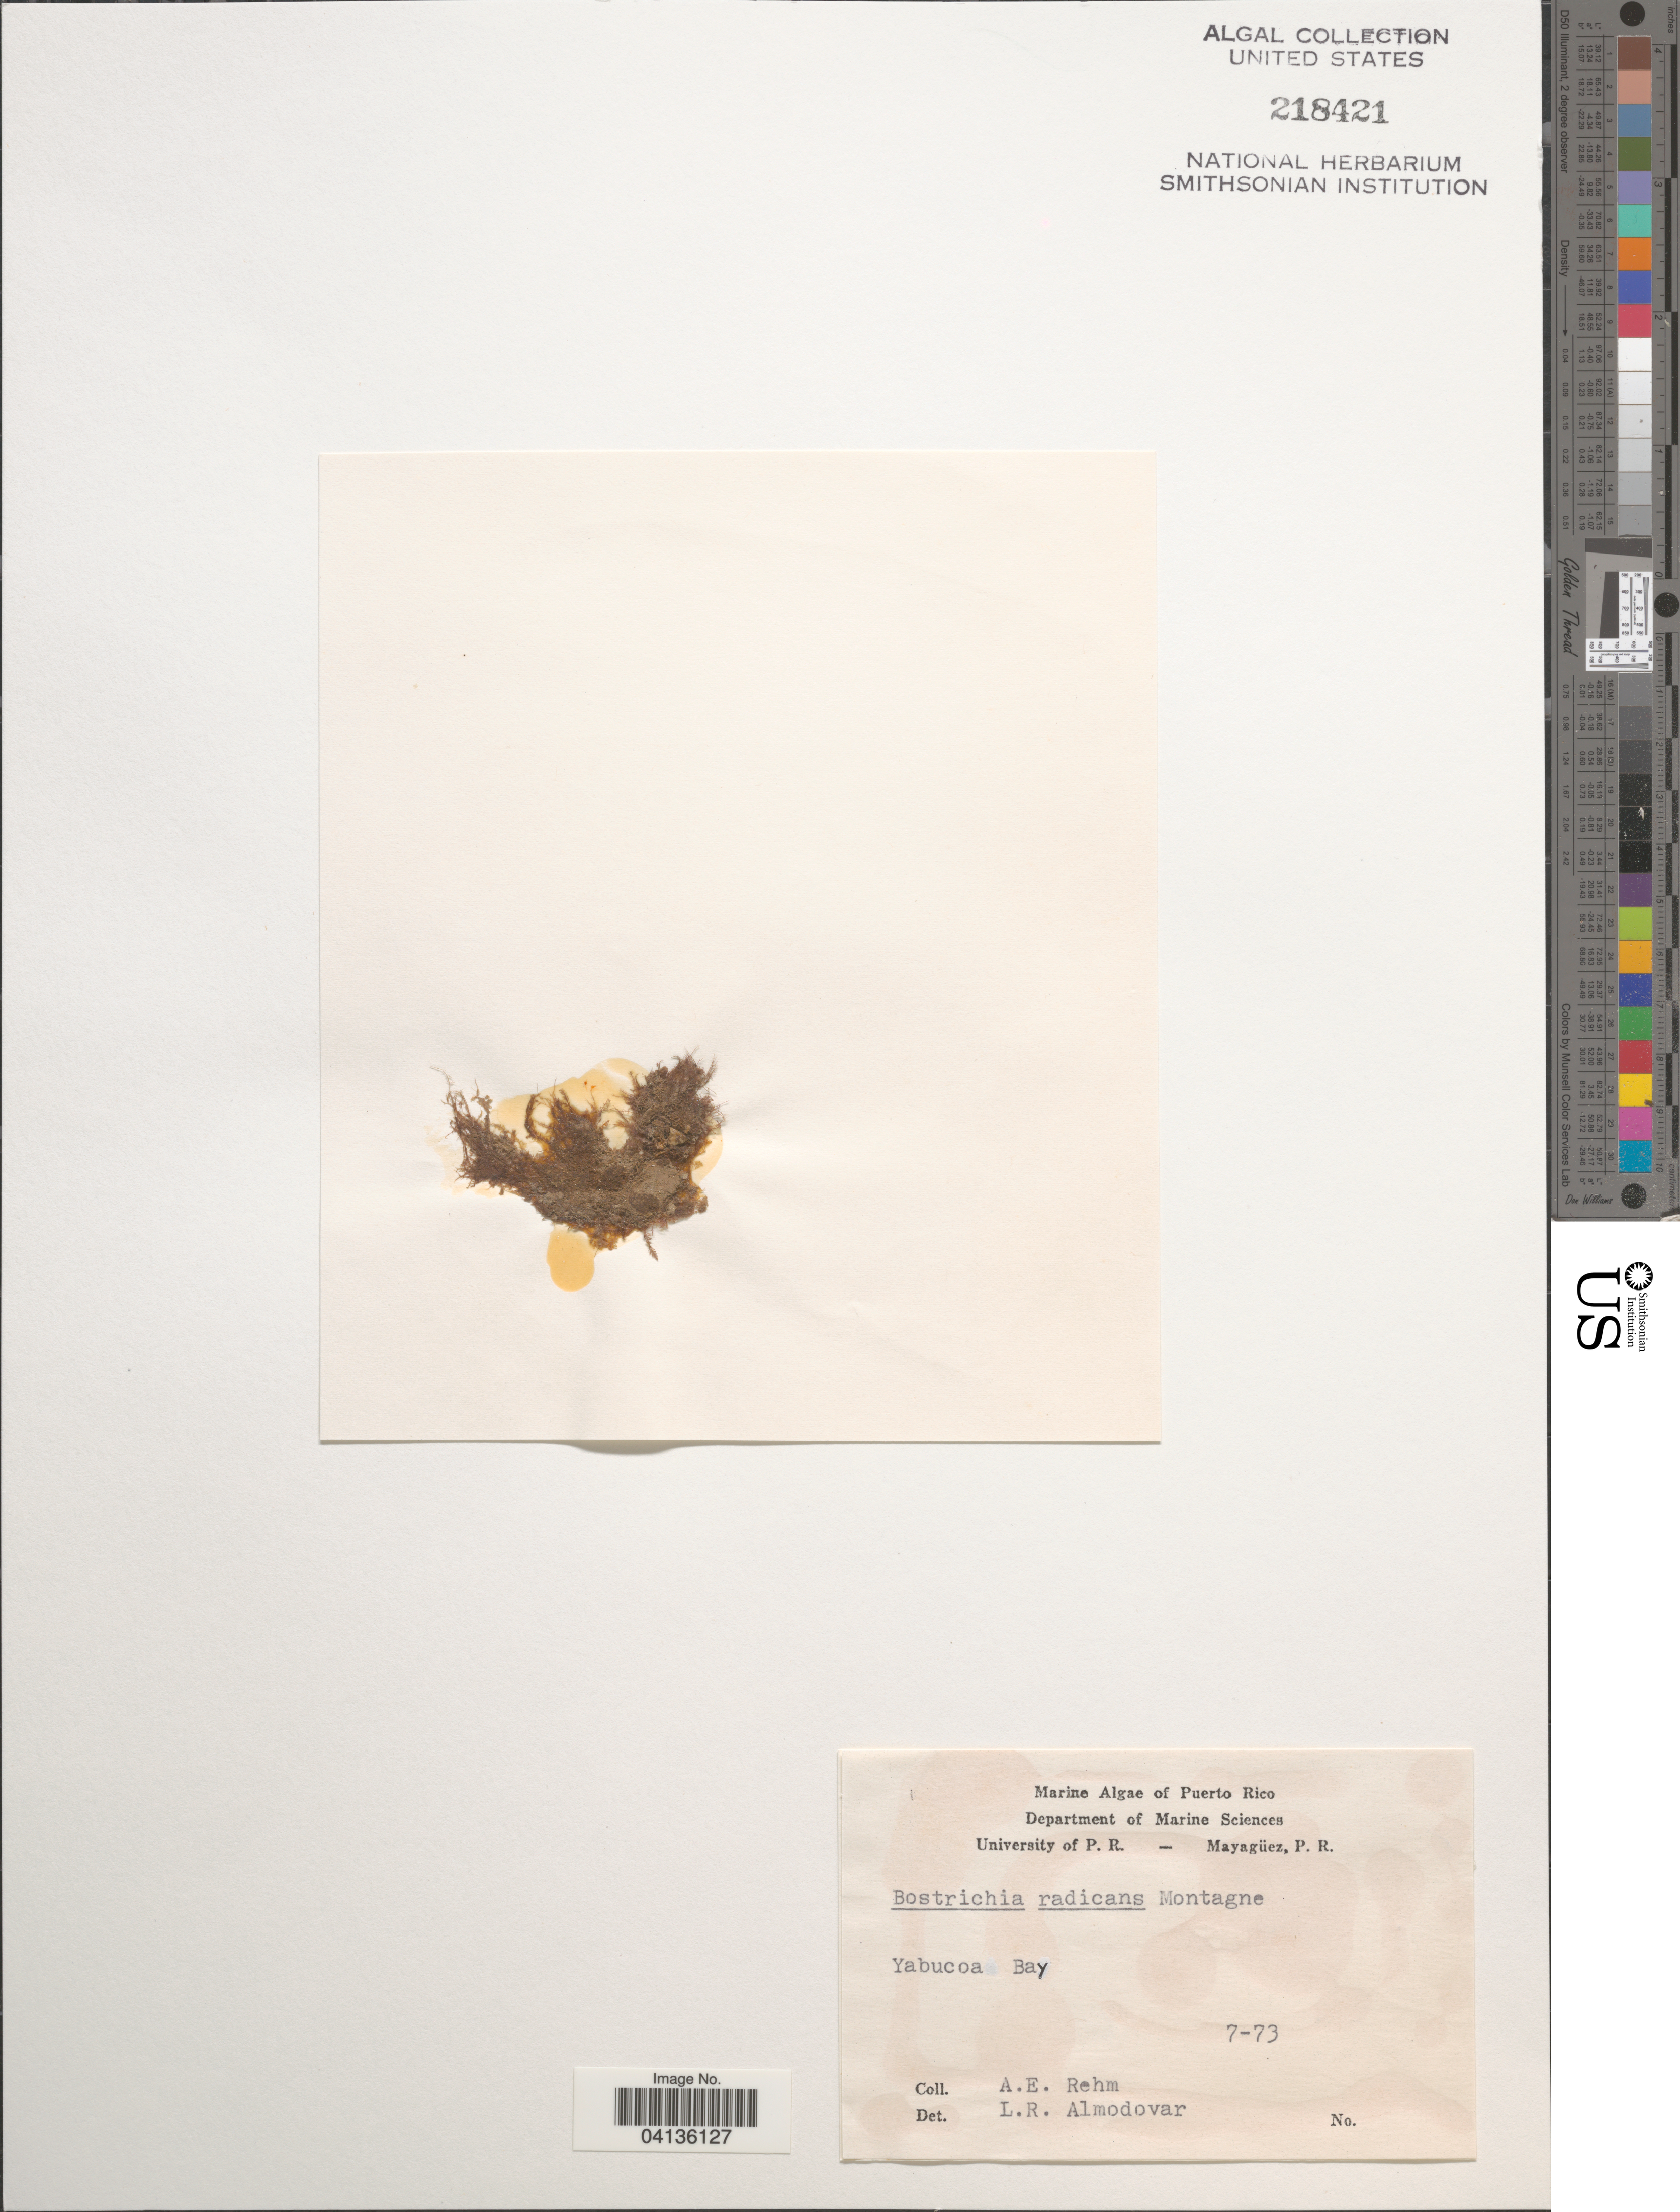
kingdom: Plantae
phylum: Rhodophyta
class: Florideophyceae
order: Ceramiales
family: Rhodomelaceae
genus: Bostrychia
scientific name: Bostrychia radicans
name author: (Mont.) Mont.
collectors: A. Rehm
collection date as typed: Transcribed d/m/y: /7/73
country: Puerto Rico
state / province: Yabucoa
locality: Yabucoa Bay.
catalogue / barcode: US 218421